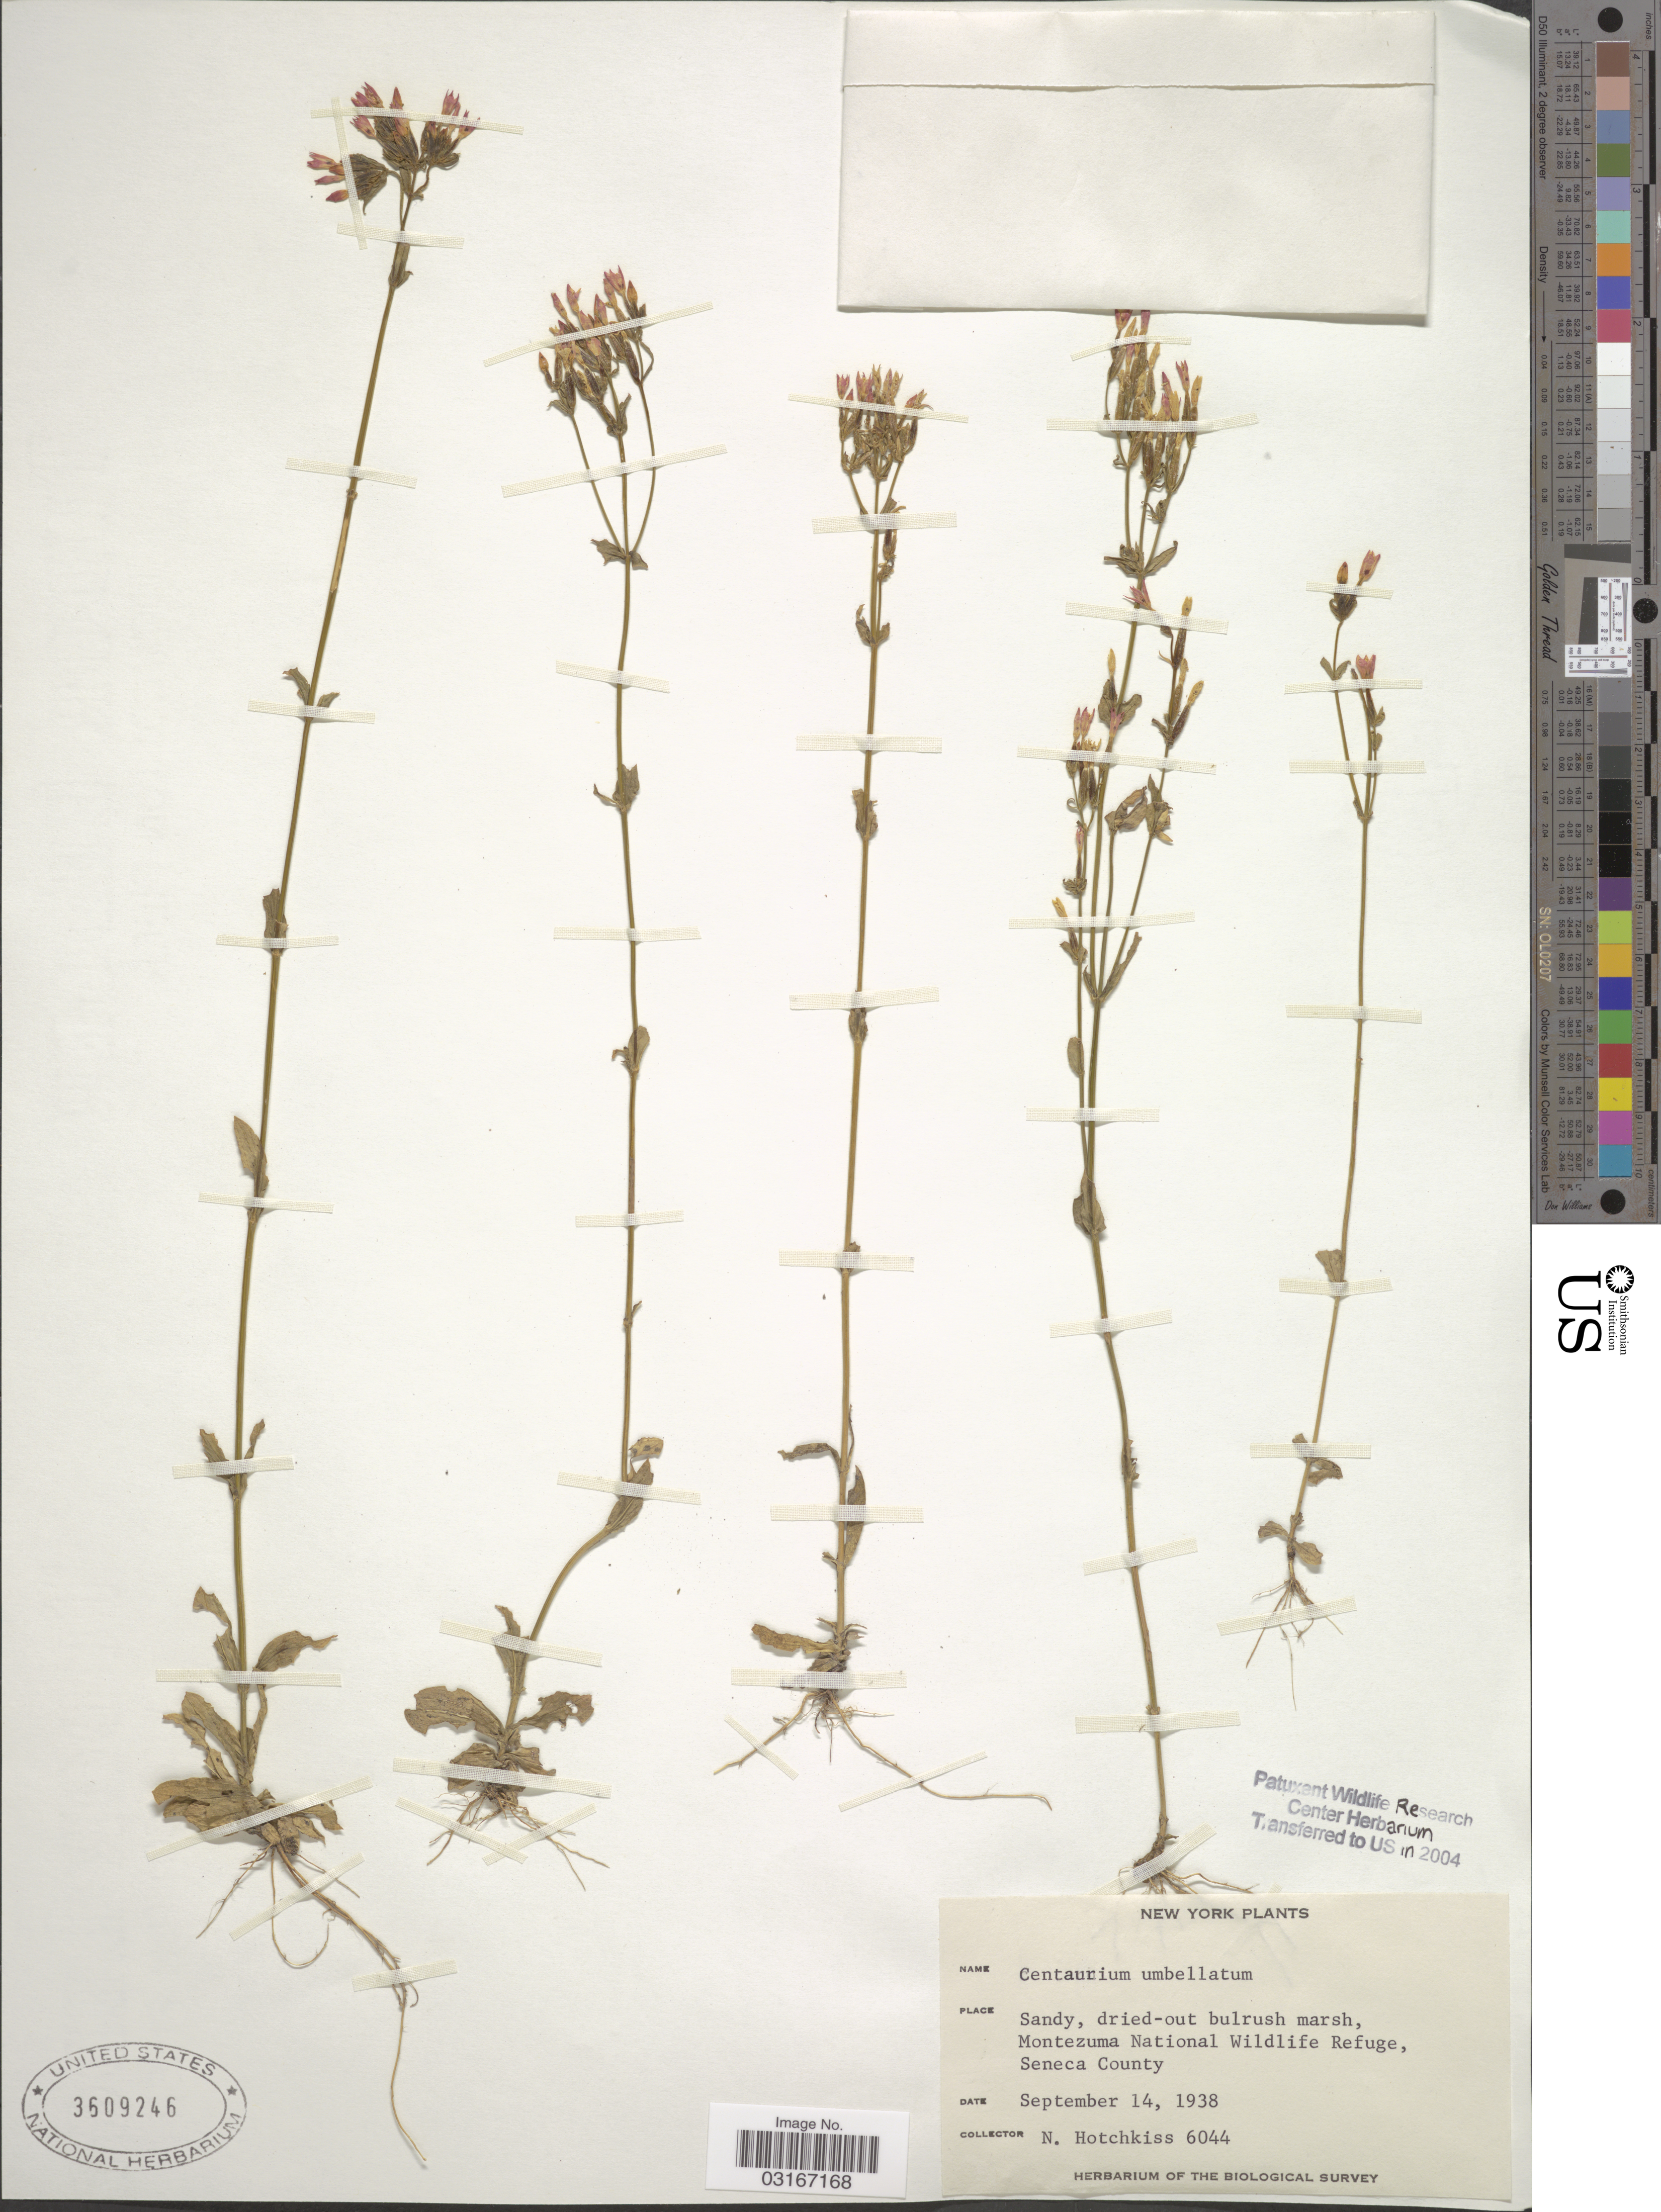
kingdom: Plantae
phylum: Tracheophyta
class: Magnoliopsida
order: Gentianales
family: Gentianaceae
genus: Centaurium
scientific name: Centaurium spicatum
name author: (L.) Fritsch ex Janch.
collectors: N. Hotchkiss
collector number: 6044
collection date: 1938-09-14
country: United States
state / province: New York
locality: Montezuma National Wildlife Refuge, Seneca County.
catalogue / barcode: US 3609246